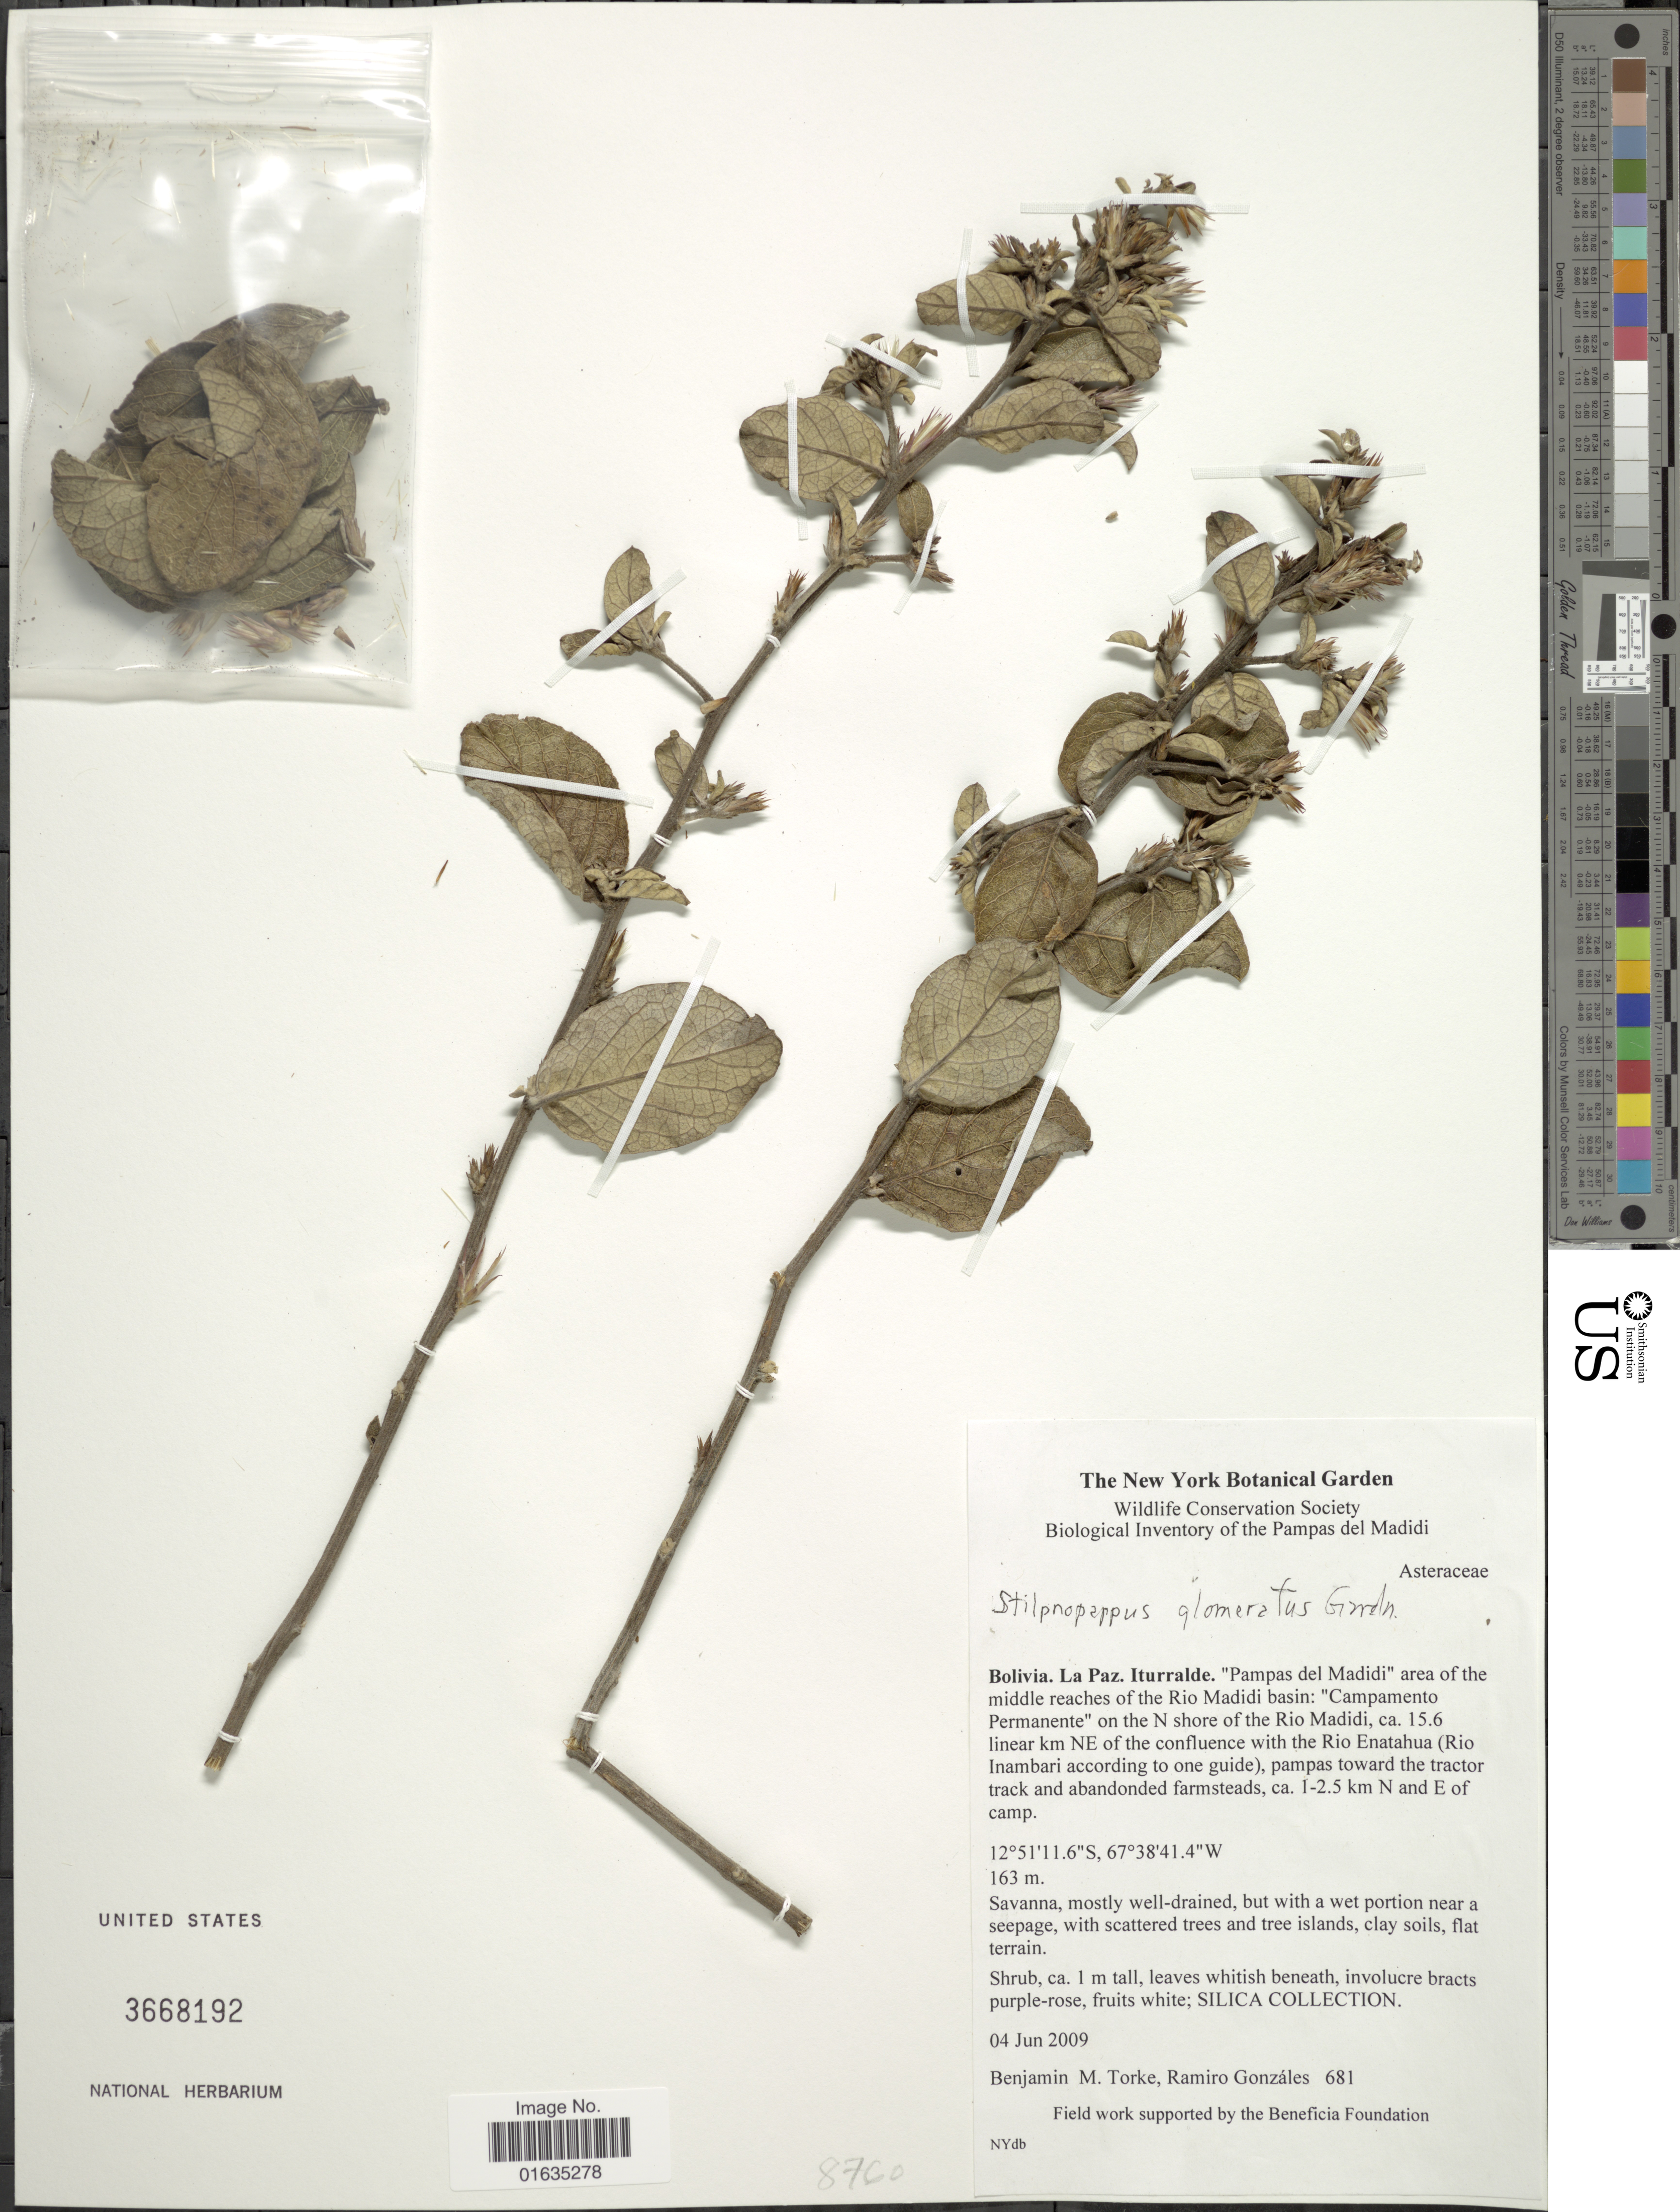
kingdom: Plantae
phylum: Tracheophyta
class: Magnoliopsida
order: Asterales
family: Asteraceae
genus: Stilpnopappus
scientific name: Stilpnopappus glomeratus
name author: Gardner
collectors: B. M. Torke & R. Gonzales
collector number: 681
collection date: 2009-06-04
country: Bolivia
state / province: La Paz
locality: Iturralde, Pampas del Madidi, area of the middle reaches of the Rio Madidi basin, Campamento Permanente, on the N shore of the Rio Madidi, ca 15.6 linear km NE of the confluence with the Rio Enatahua (Rio Inambari)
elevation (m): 163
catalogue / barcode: US 3668192